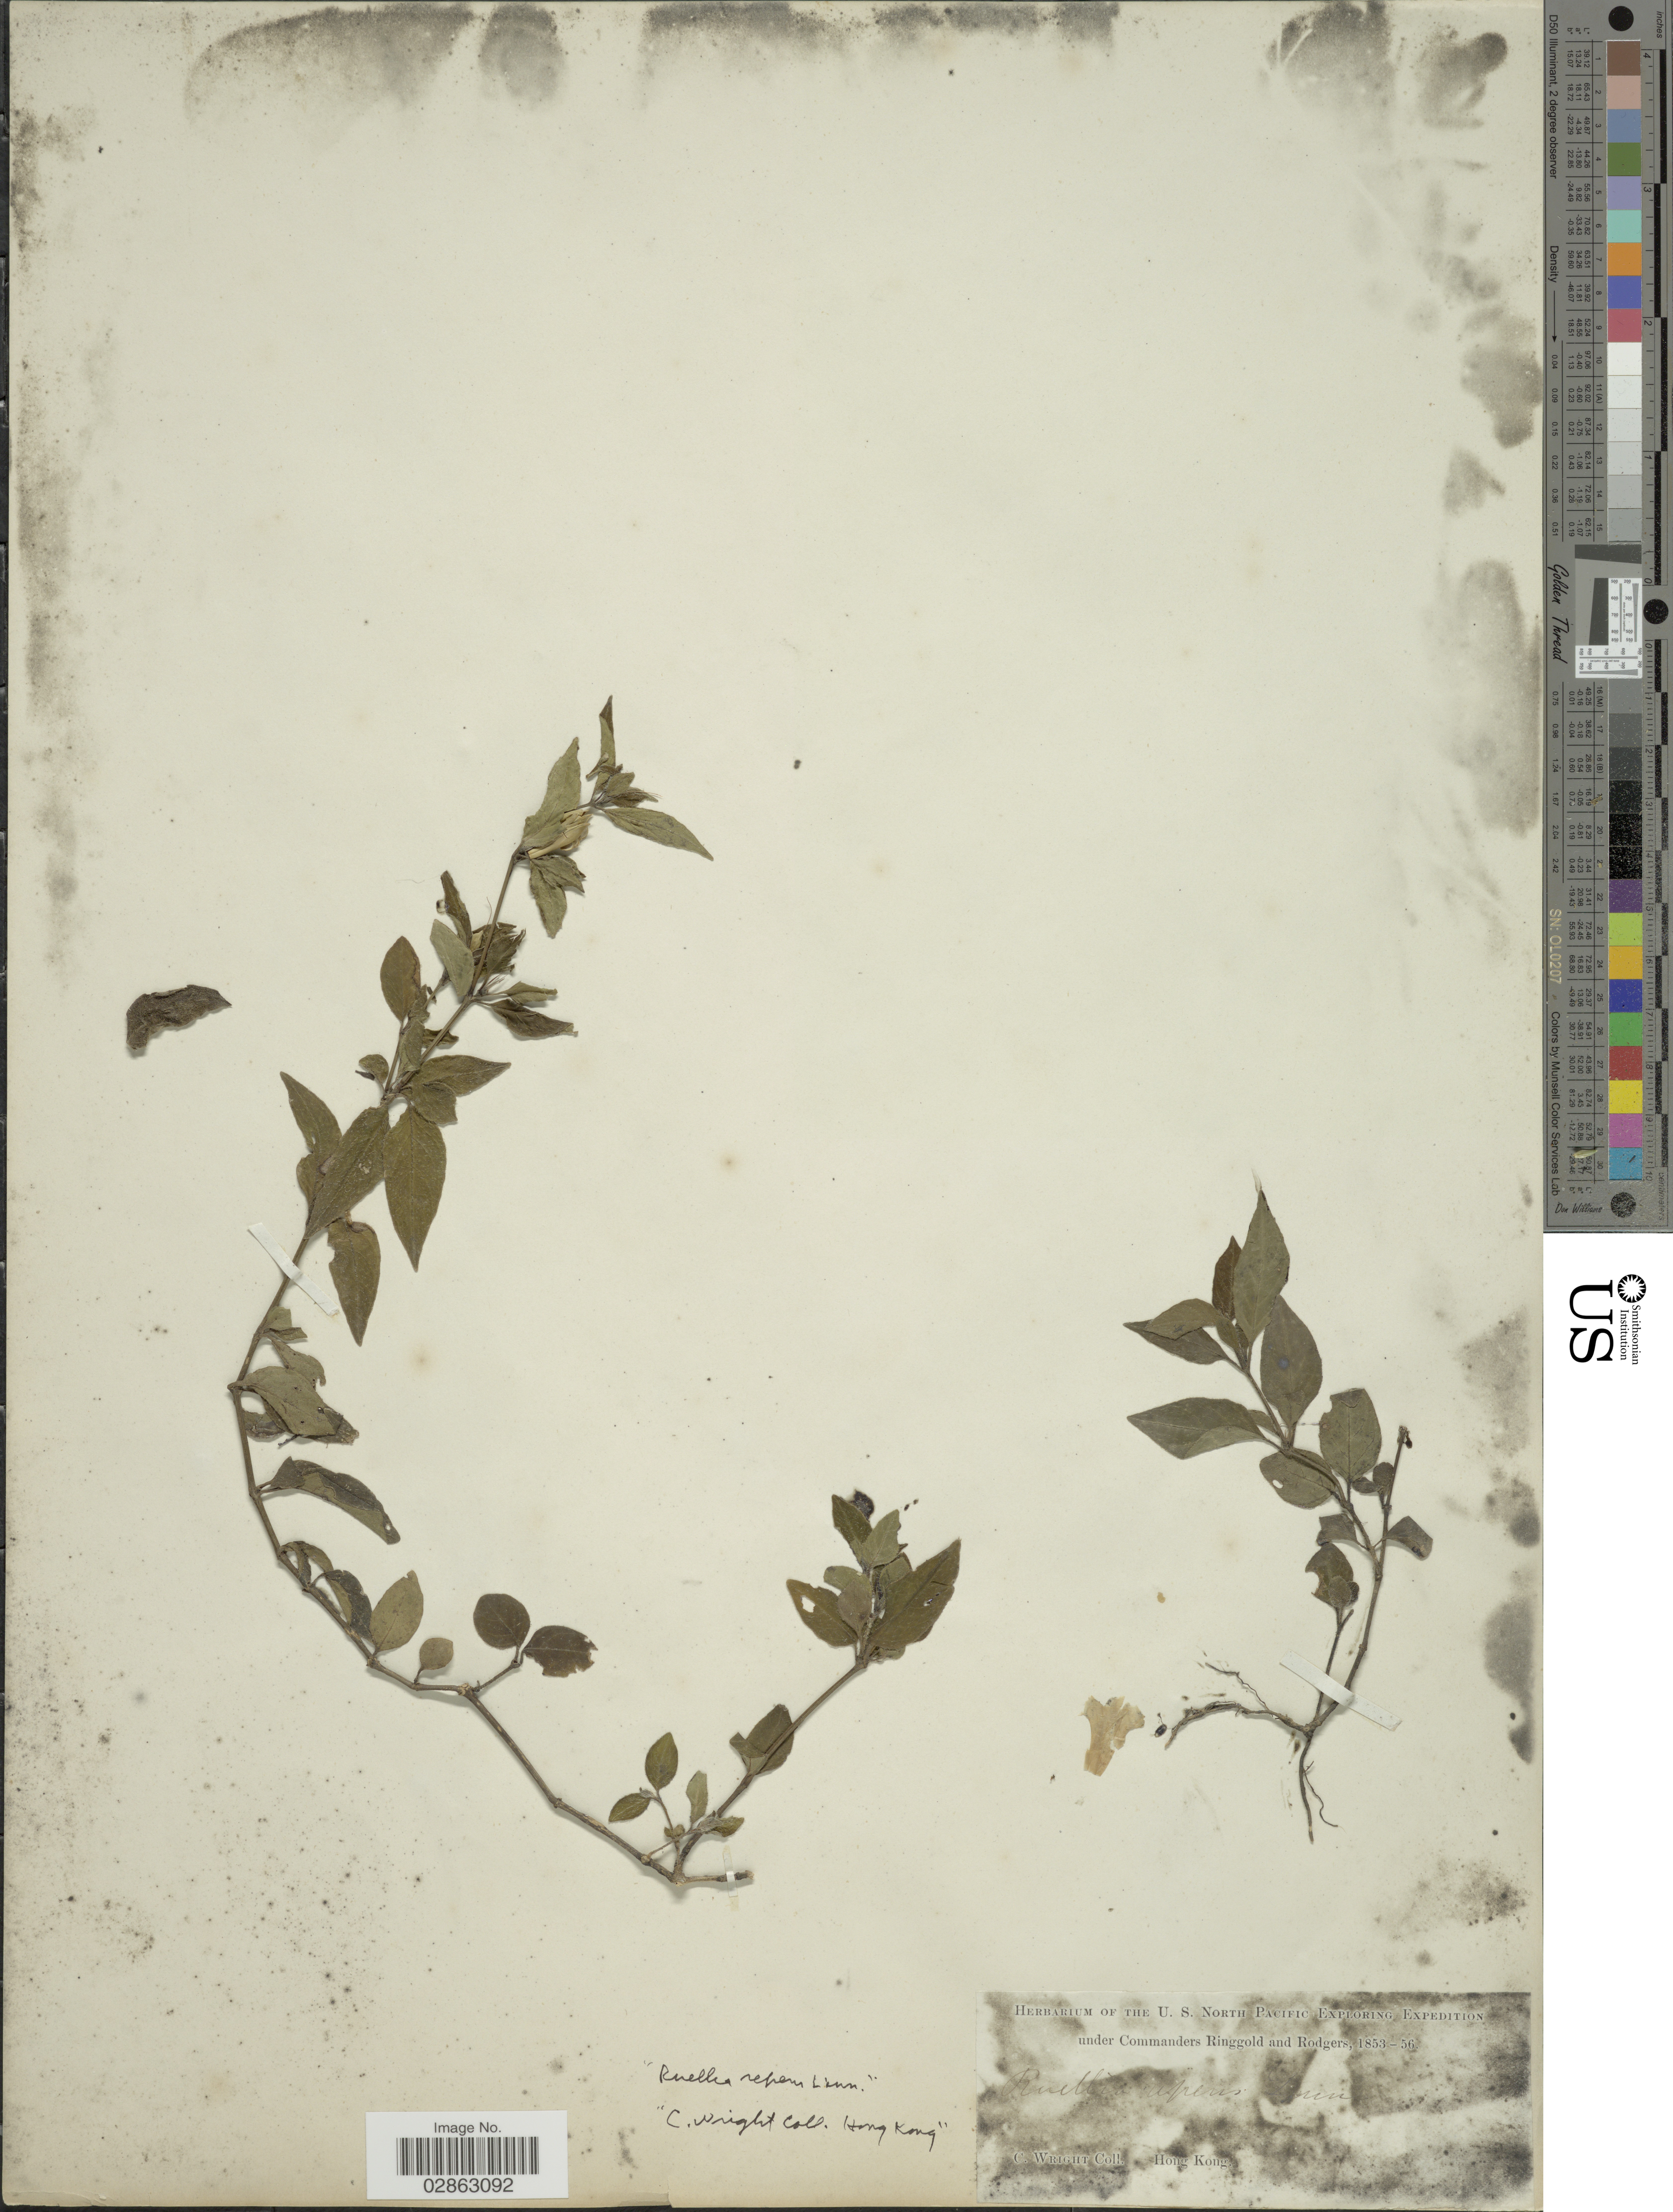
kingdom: Plantae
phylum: Tracheophyta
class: Magnoliopsida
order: Lamiales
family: Acanthaceae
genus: Ruellia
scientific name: Ruellia repens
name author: L.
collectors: C. Wright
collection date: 1853/1856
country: China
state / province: Hong Kong